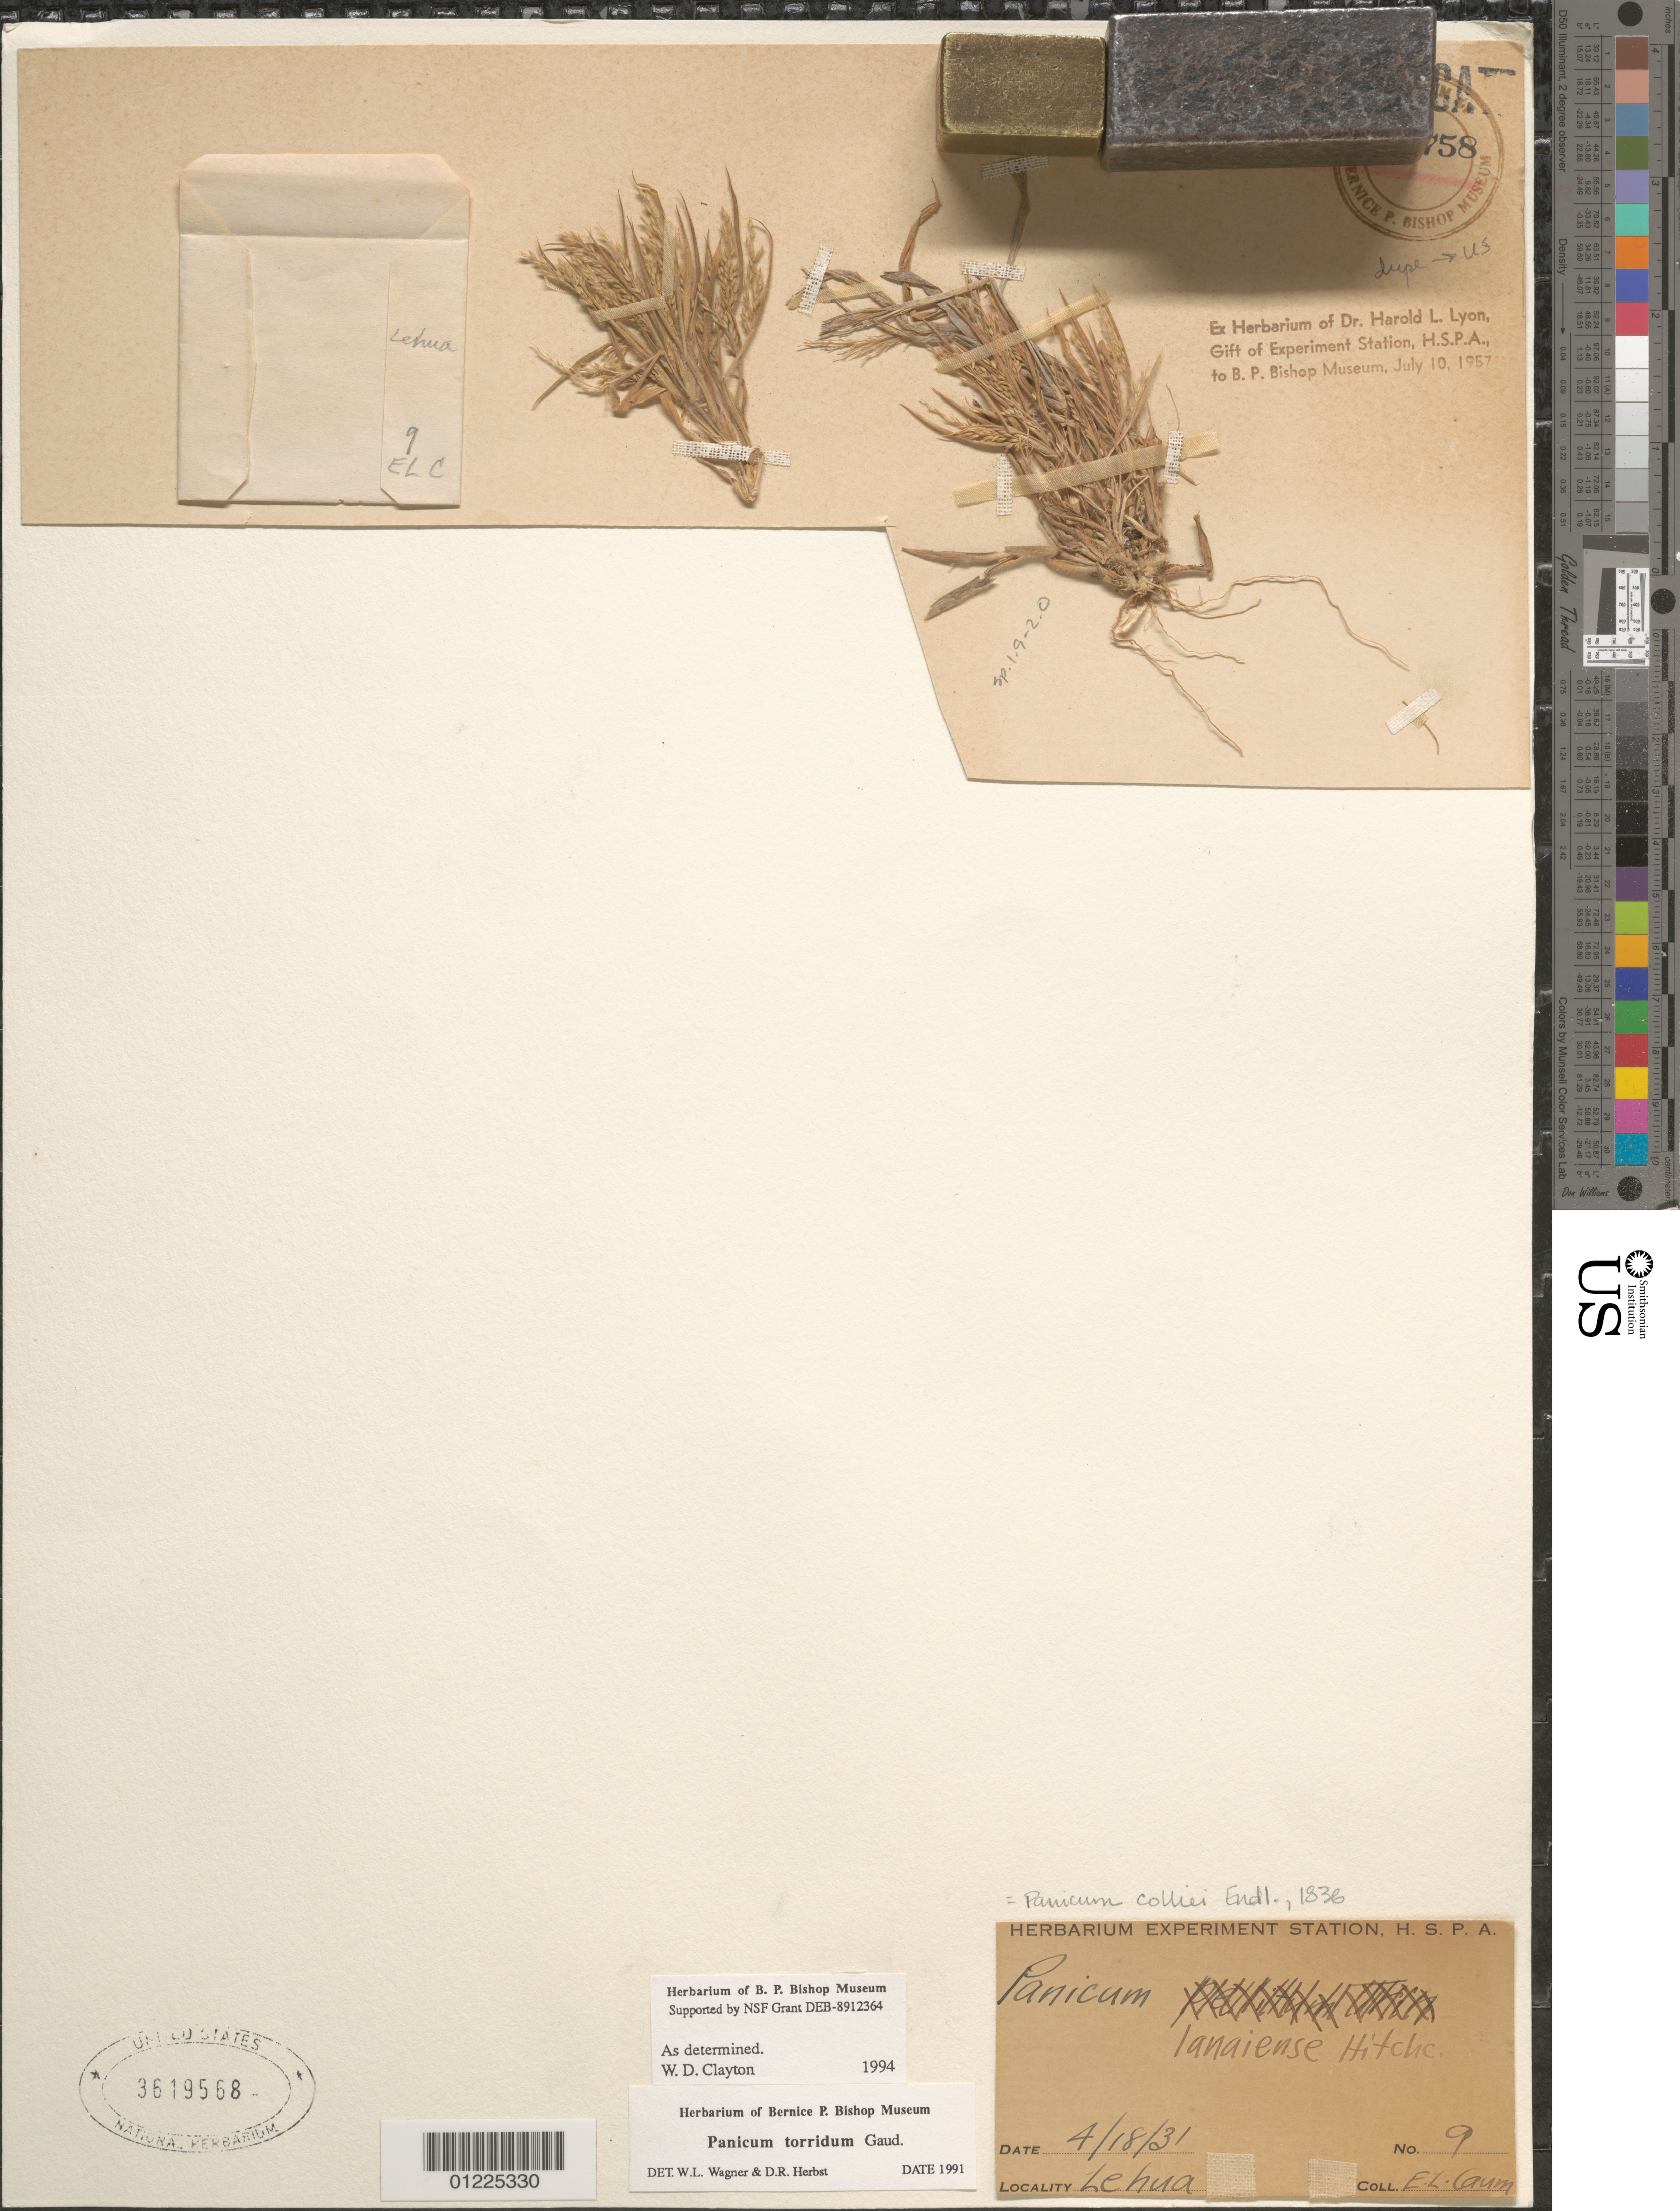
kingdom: Plantae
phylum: Tracheophyta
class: Liliopsida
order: Poales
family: Poaceae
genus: Panicum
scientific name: Panicum torridum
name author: Gaudich.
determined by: Wagner, W. L.; Herbst, D. R.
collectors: E. L. Caum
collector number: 9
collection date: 1931-04-18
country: United States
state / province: Hawaii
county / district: Kauai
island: Lehua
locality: Lehua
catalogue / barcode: US 369568